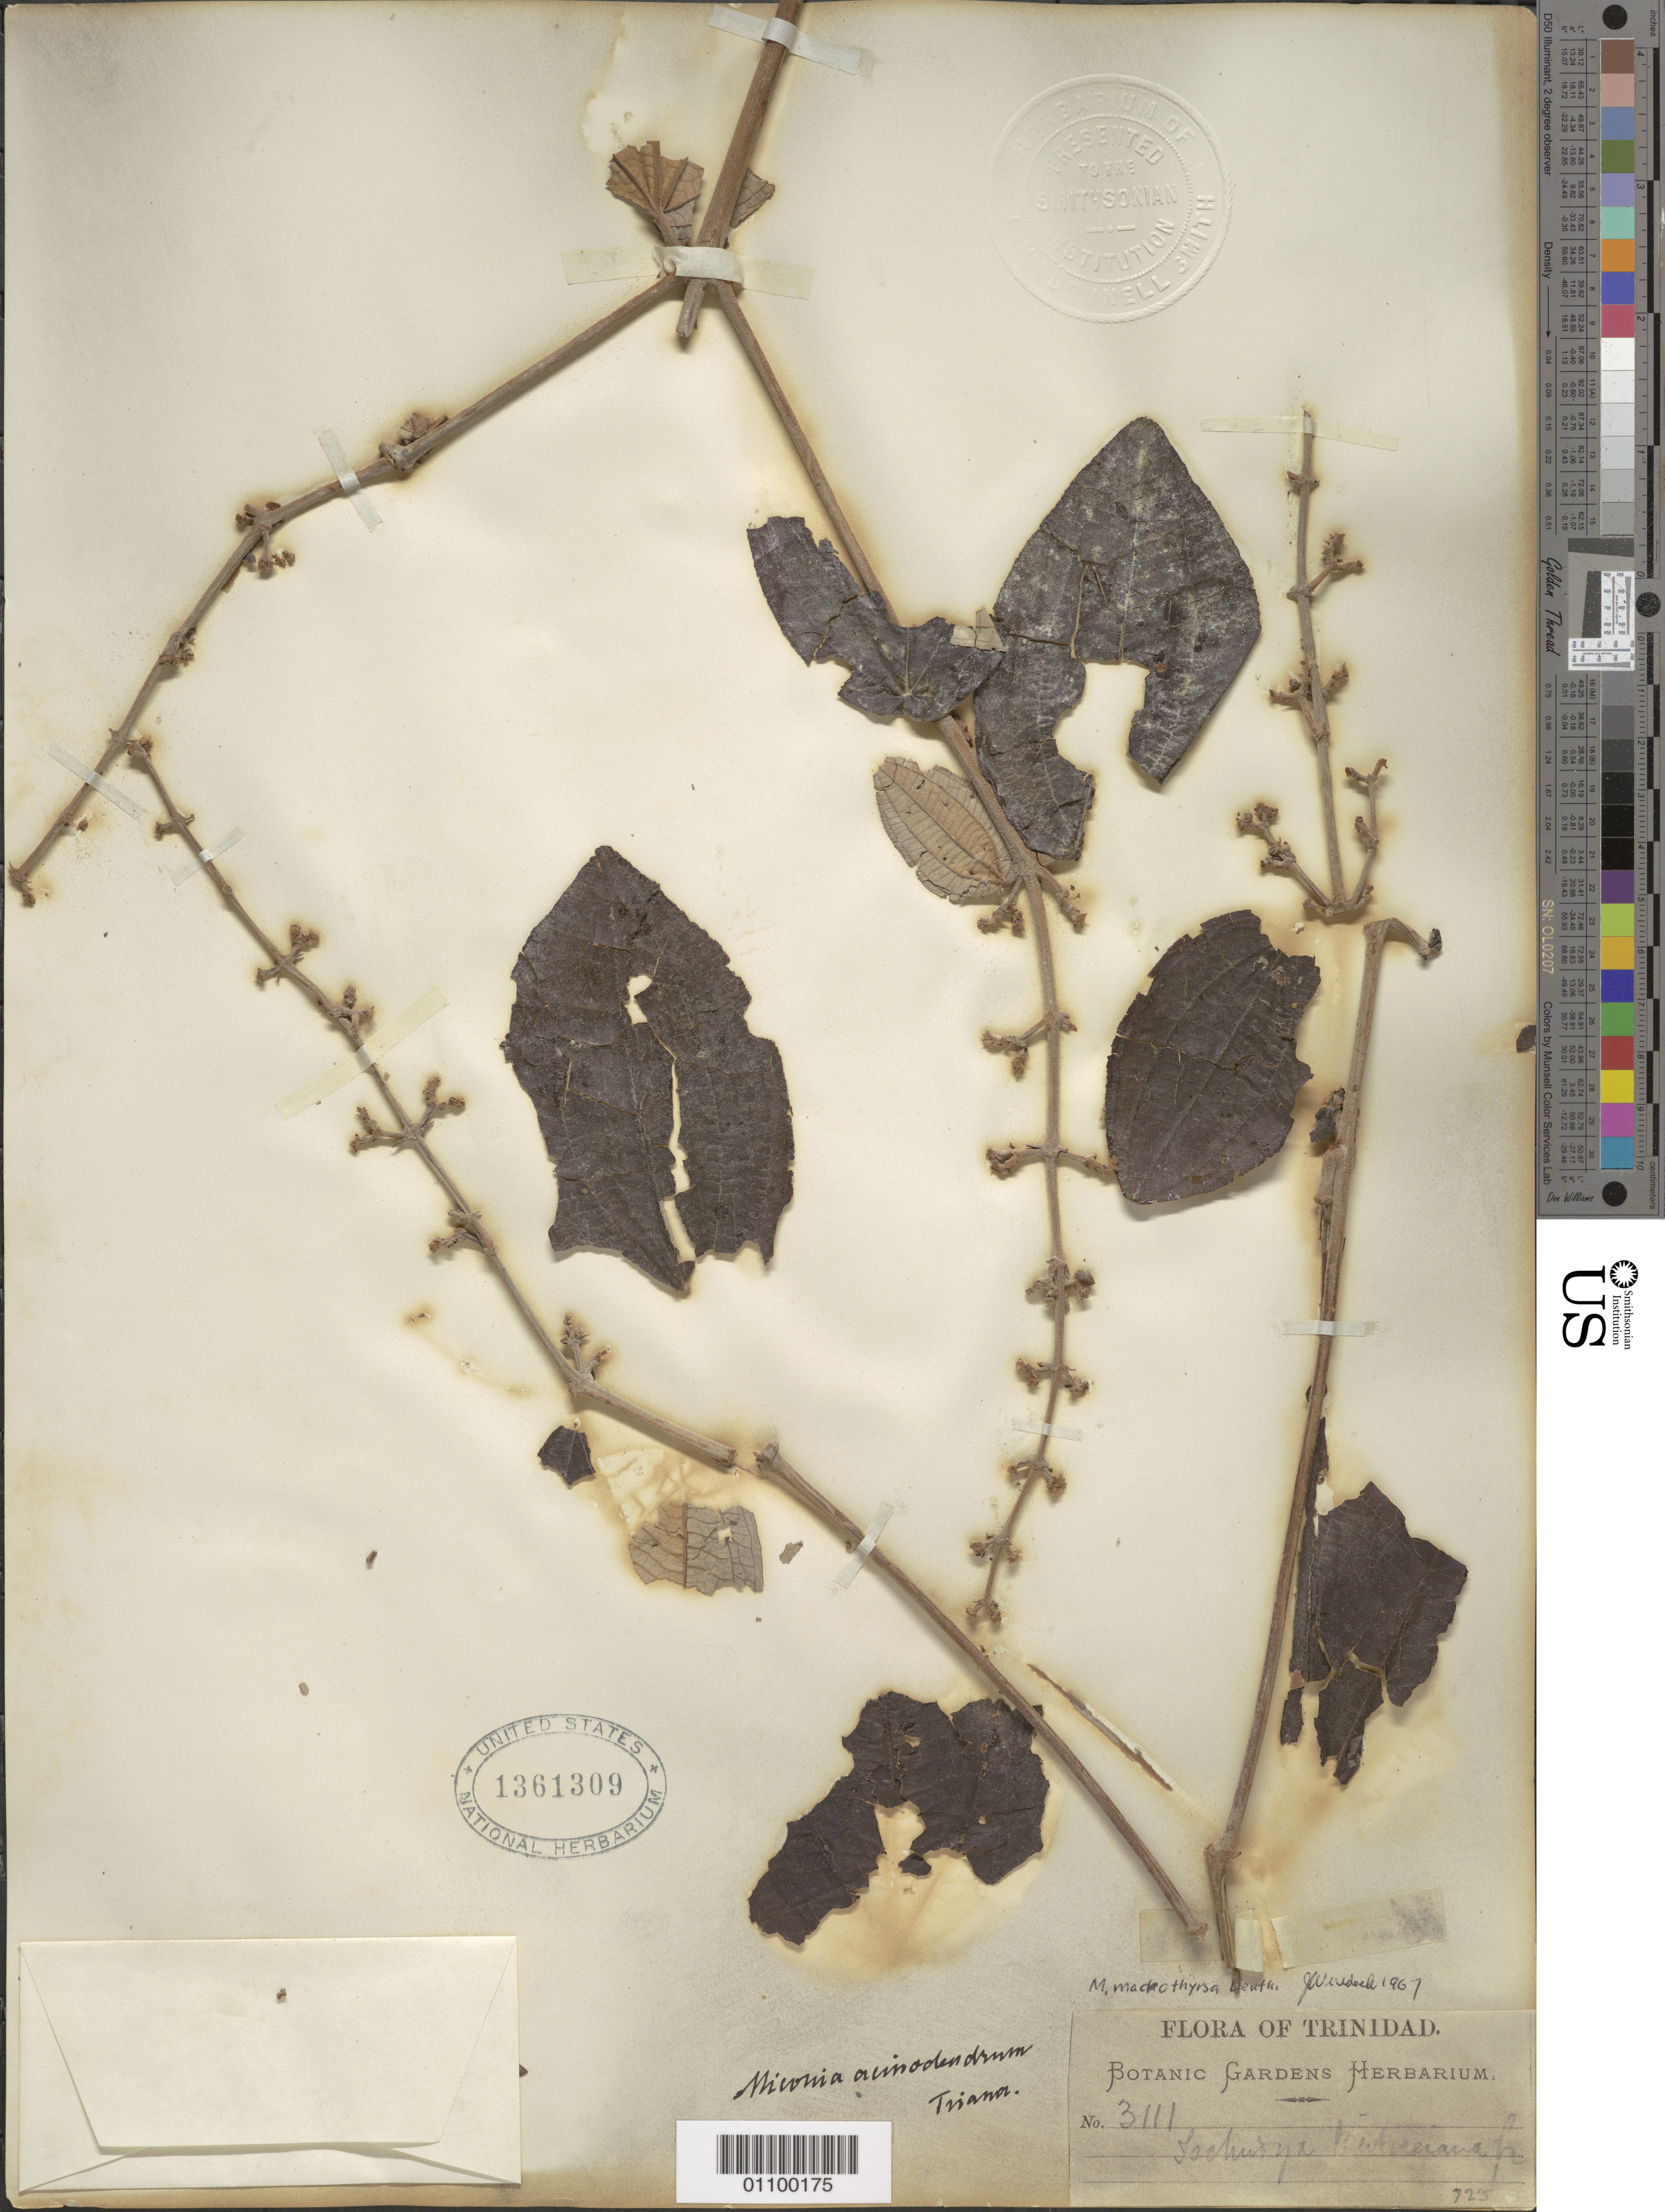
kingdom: Plantae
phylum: Tracheophyta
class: Magnoliopsida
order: Myrtales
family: Melastomataceae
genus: Miconia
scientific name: Miconia macrothyrsa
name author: Benth.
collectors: Botanic Gardens Herbarium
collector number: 3111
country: Trinidad and Tobago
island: Trinidad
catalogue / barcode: US 1361309